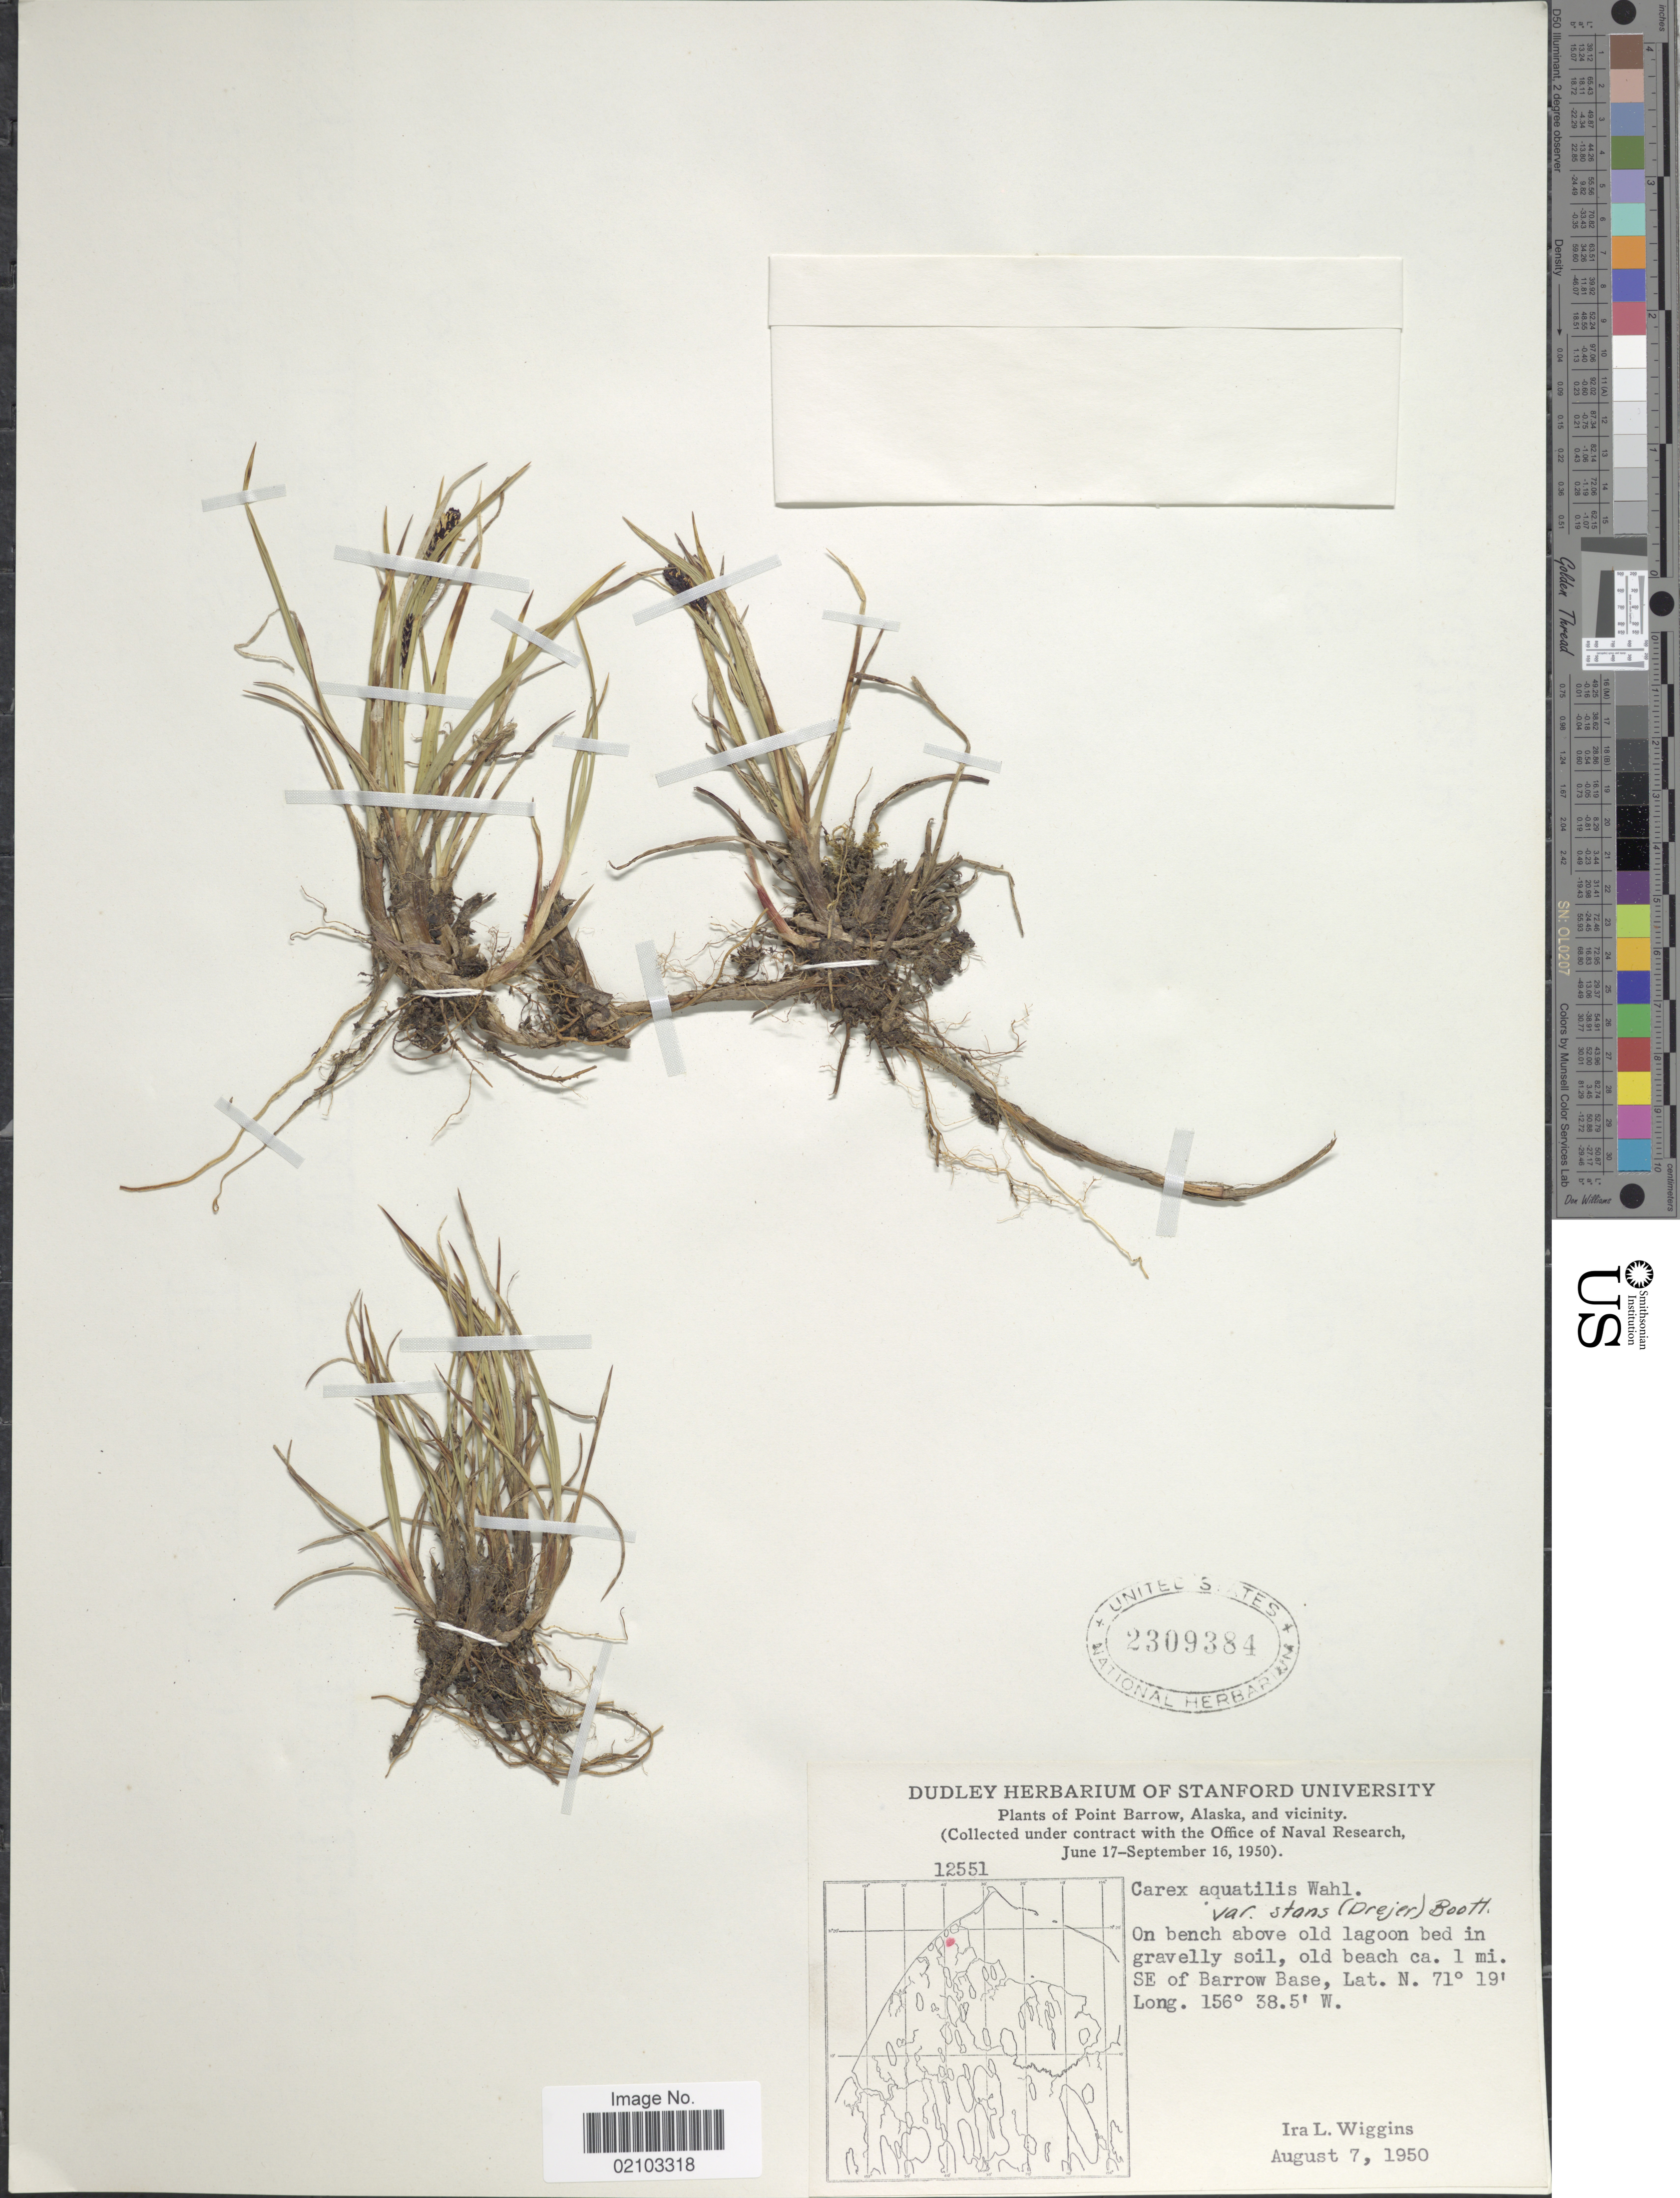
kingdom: Plantae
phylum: Tracheophyta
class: Liliopsida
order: Poales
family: Cyperaceae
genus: Carex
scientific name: Carex aquatilis var. minor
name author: Boott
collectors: I. L. Wiggins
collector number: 12551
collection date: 1950-08-07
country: United States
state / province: Alaska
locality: Point Barrow, Alaska, and vicinity. On bench above old lagoon bed in gravelly soil, old beach ca. 1 mi. SE of Barrow Base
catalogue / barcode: US 2309384